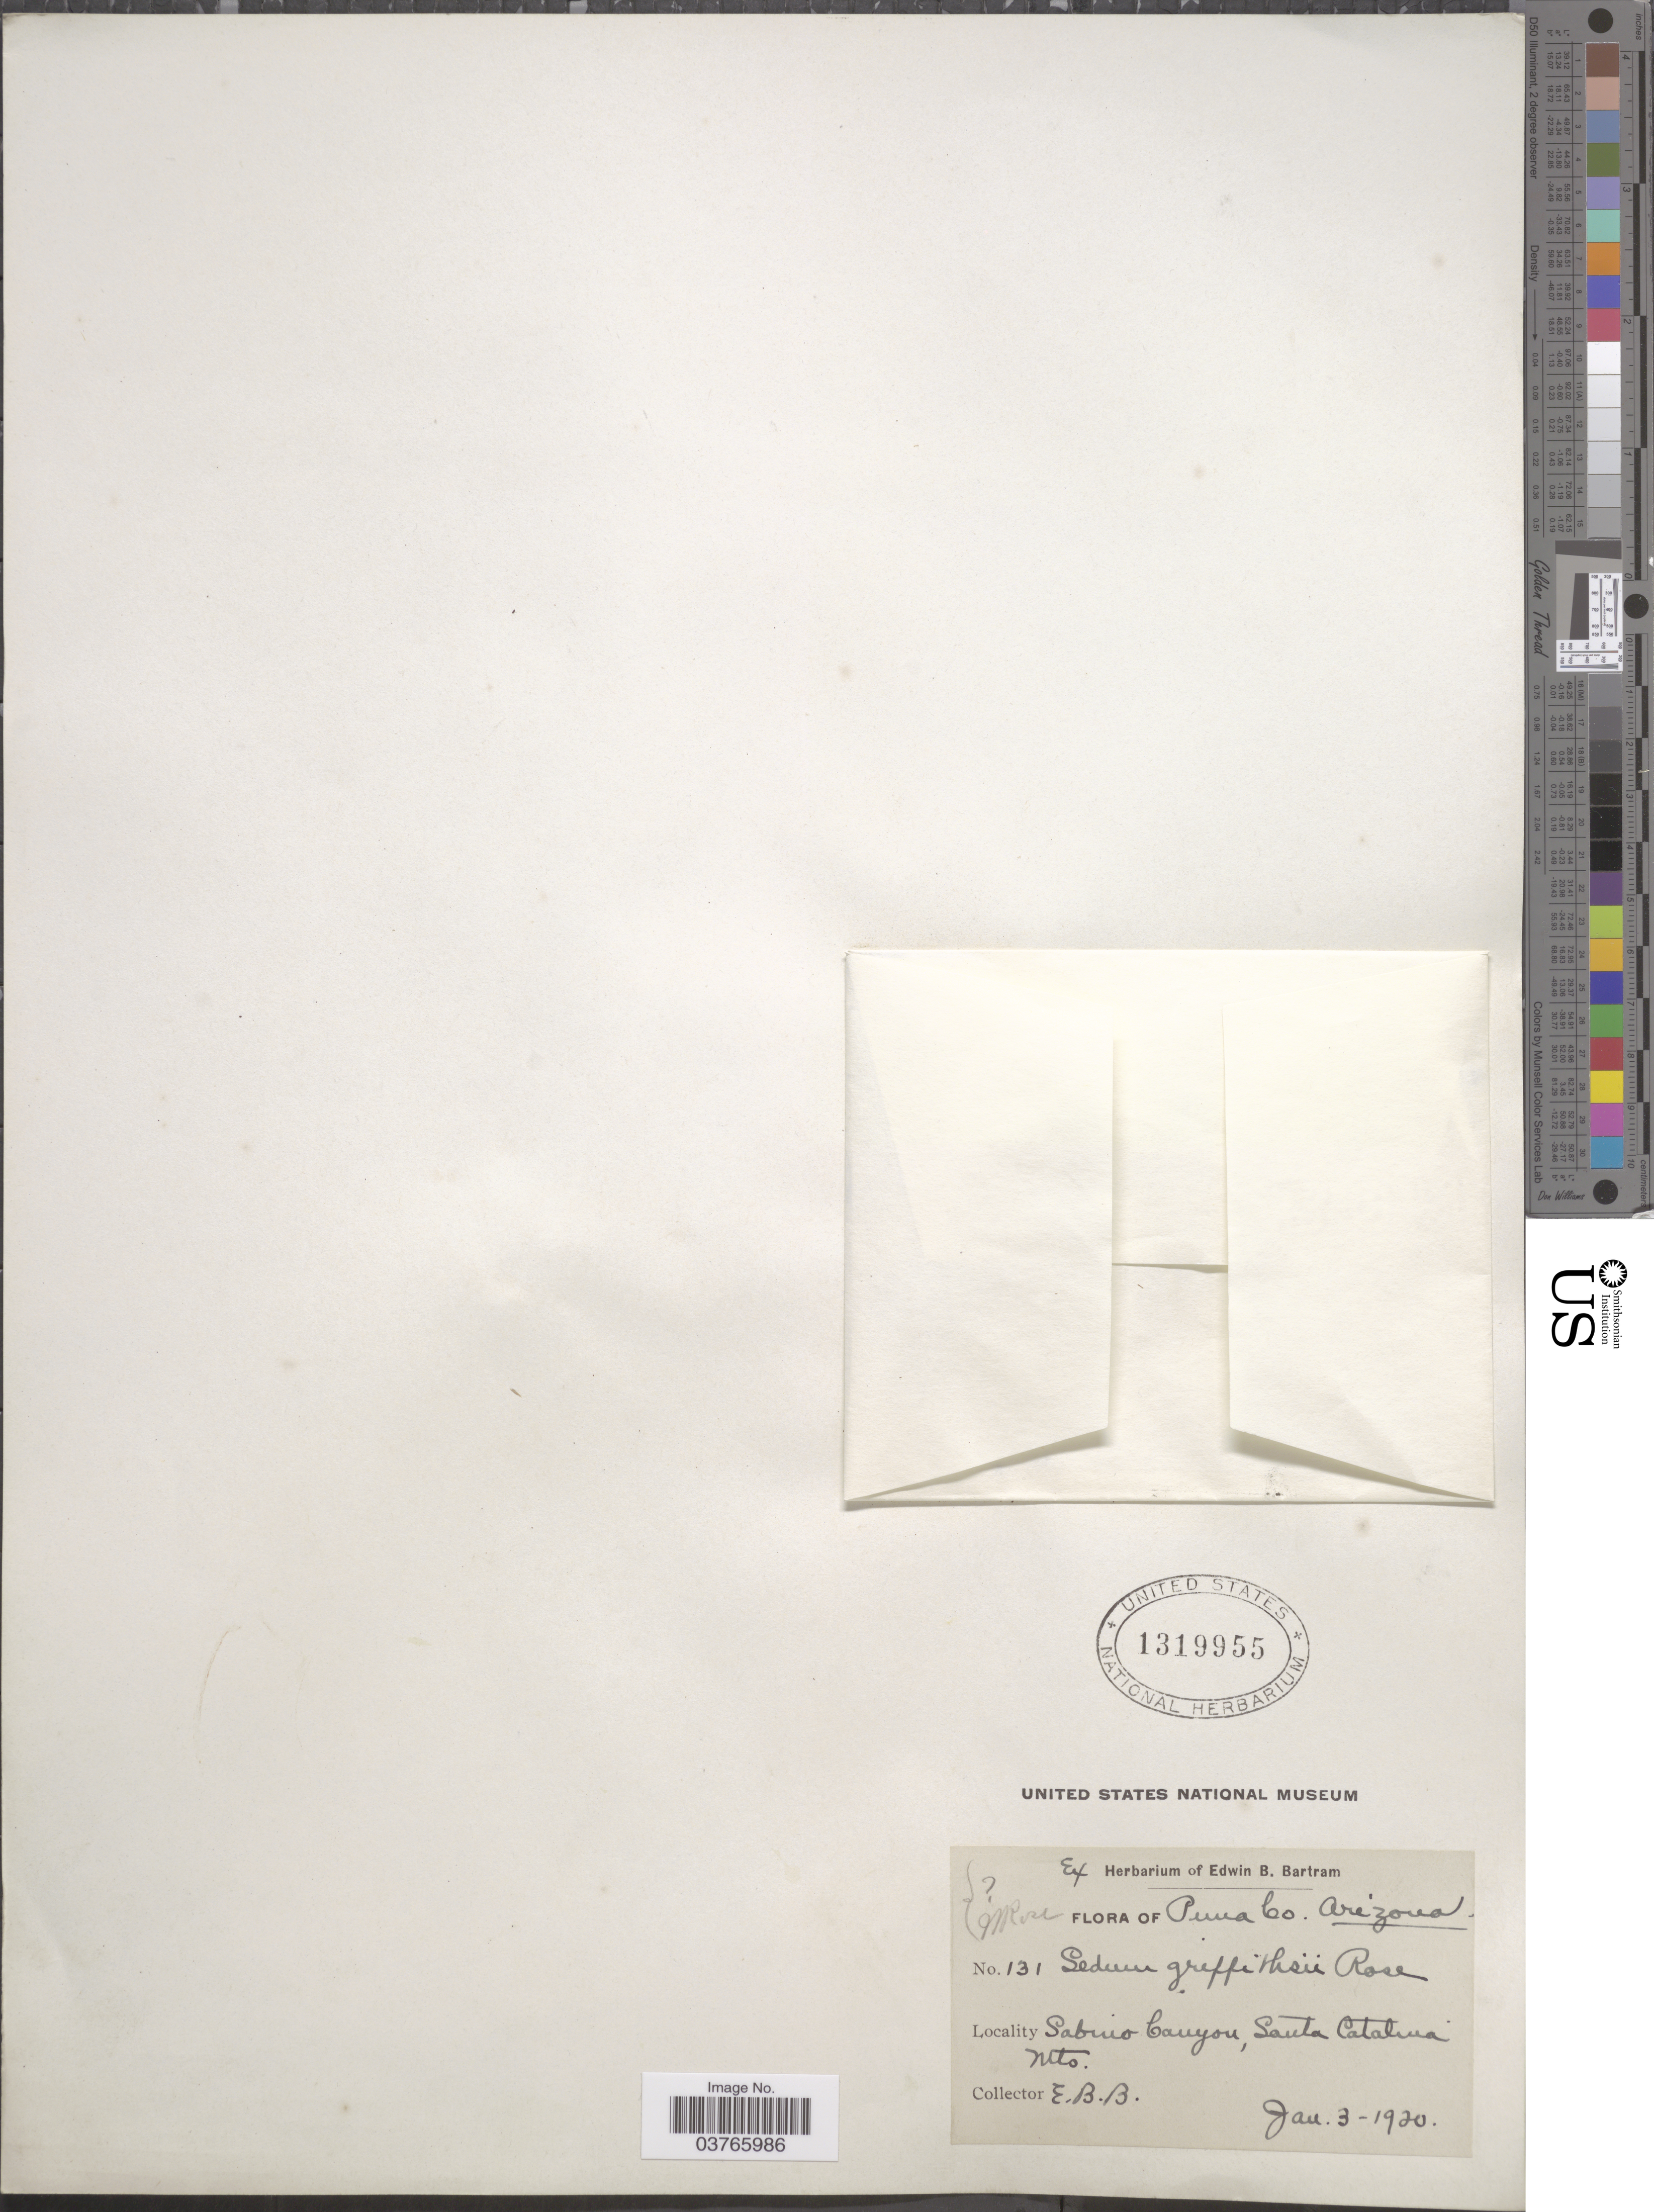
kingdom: Plantae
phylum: Tracheophyta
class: Magnoliopsida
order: Saxifragales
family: Crassulaceae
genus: Sedum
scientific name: Sedum griffithsii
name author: Rose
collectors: E. B. Bartram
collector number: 131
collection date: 1920-01-03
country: United States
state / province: Arizona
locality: Pima Co. Sabino Canyon, Santa Catalina Mts.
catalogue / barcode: US 1319955